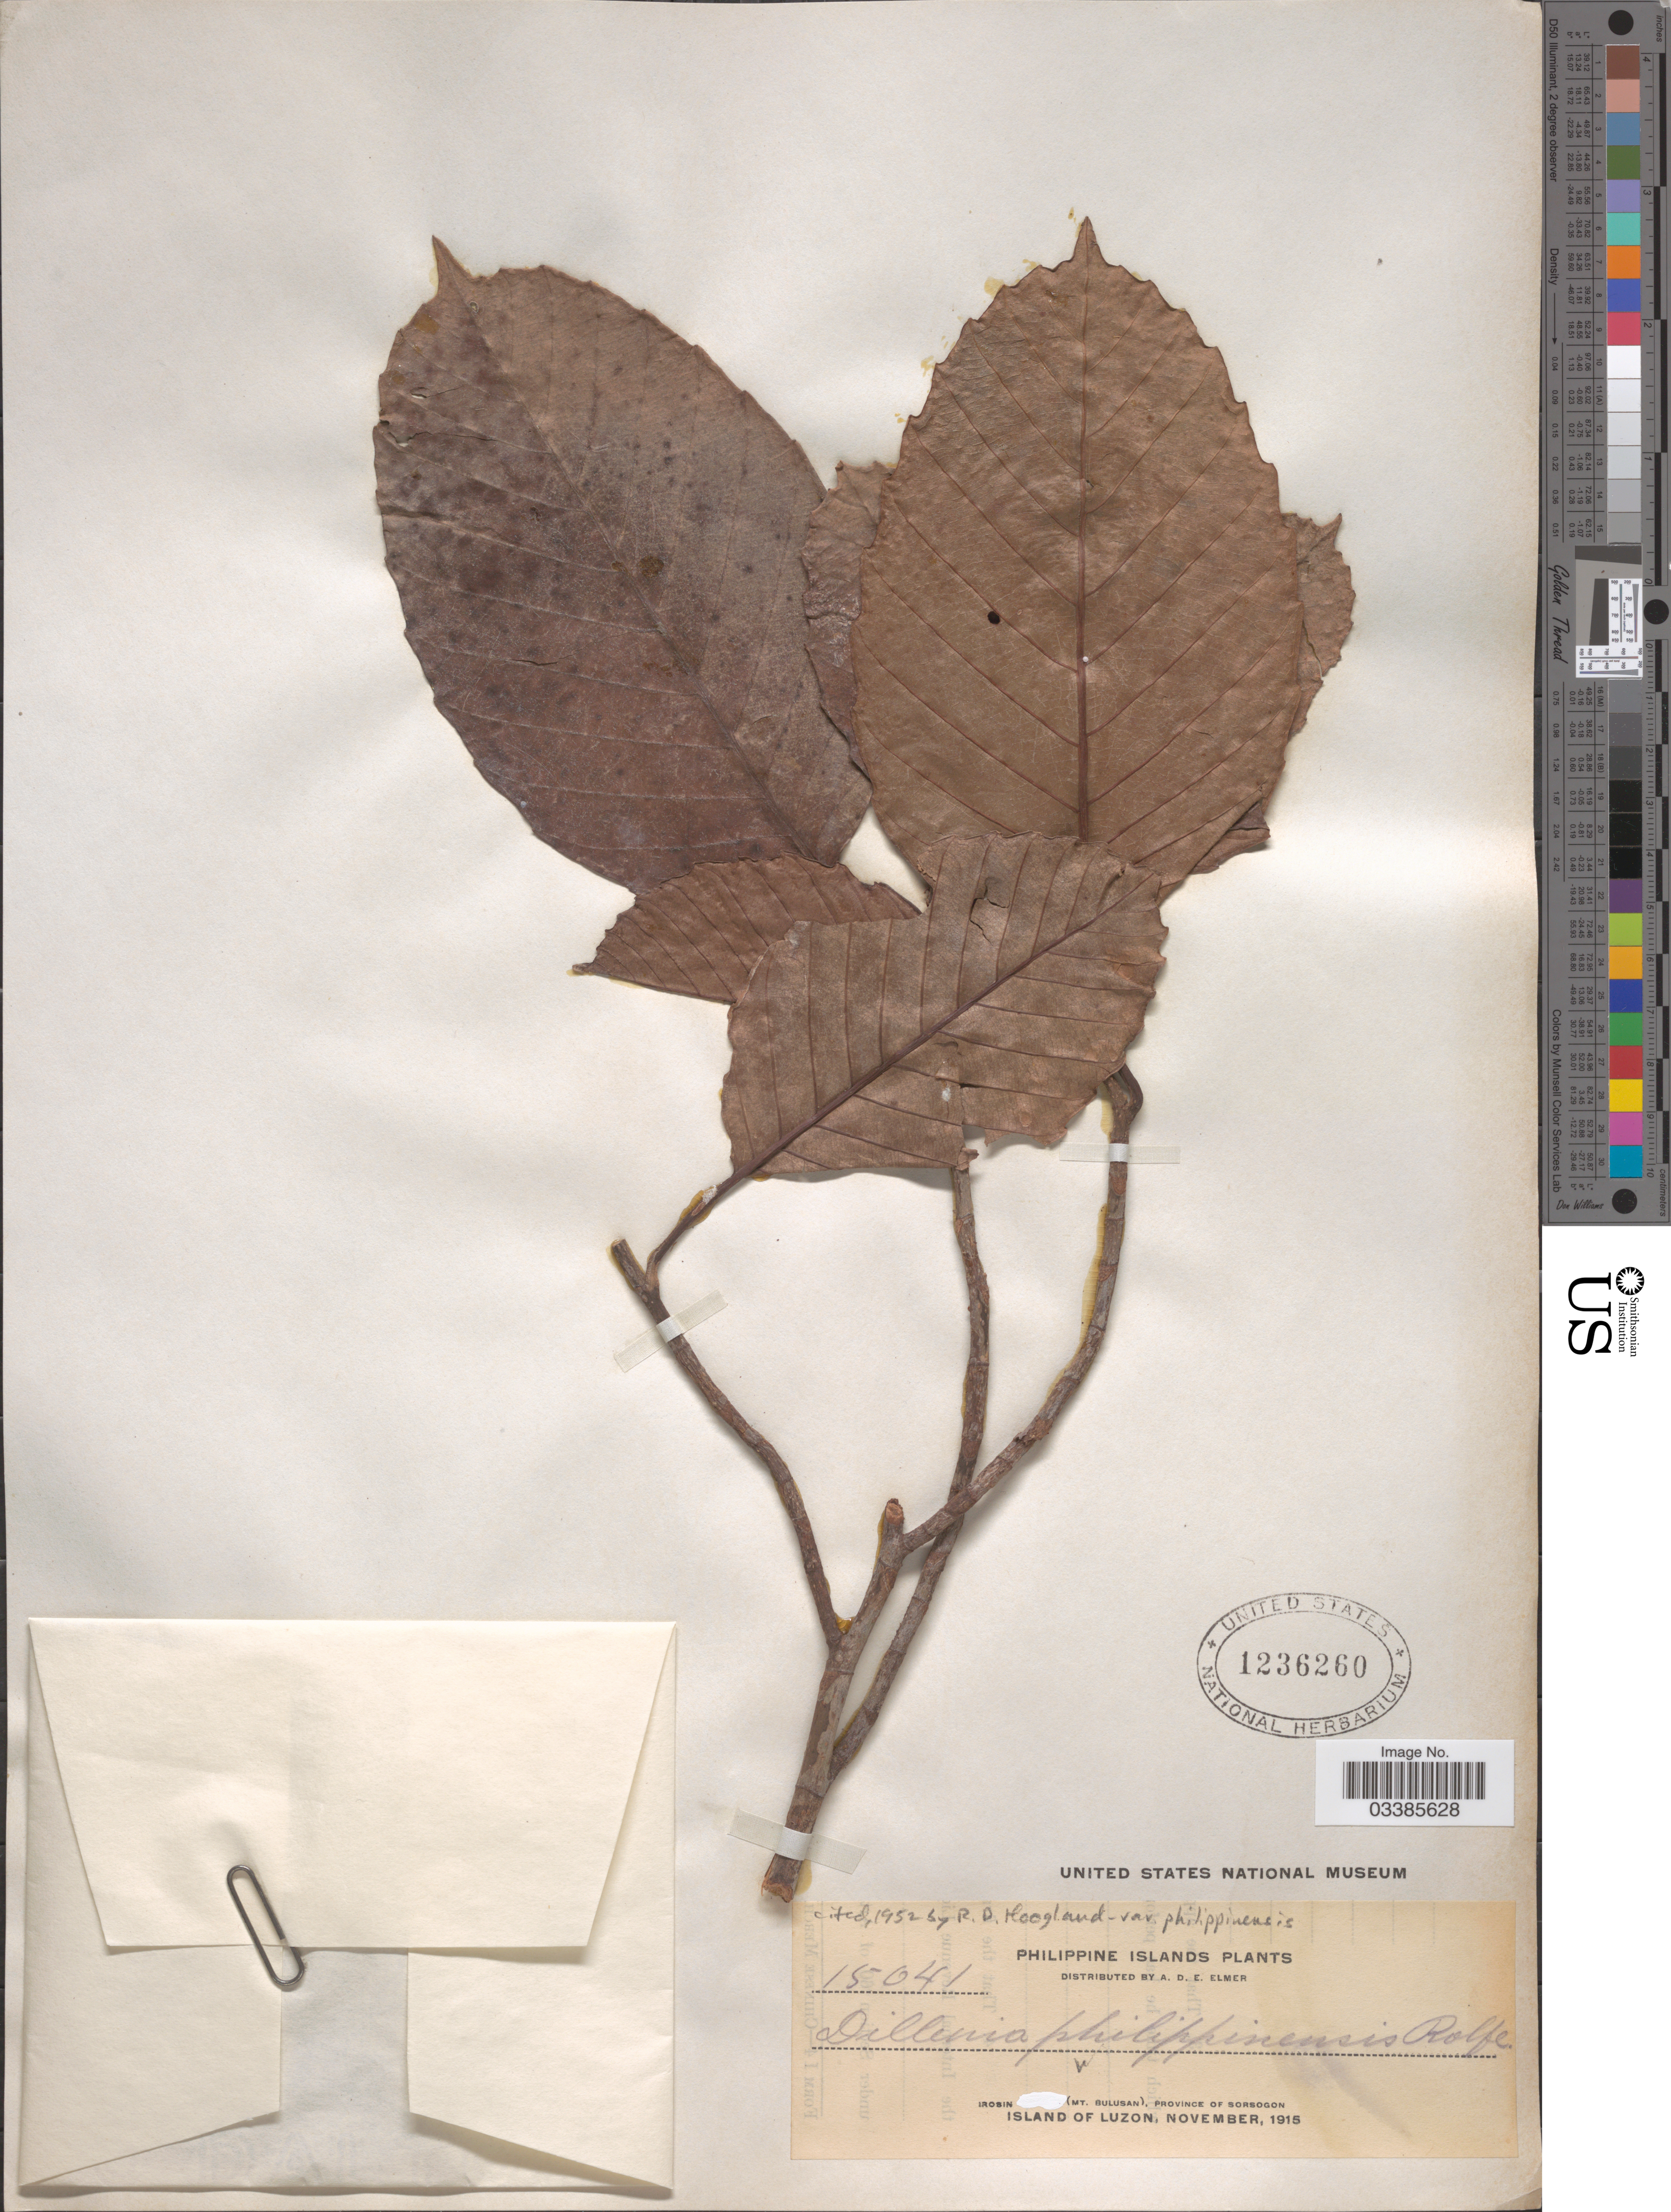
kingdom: Plantae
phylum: Tracheophyta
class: Magnoliopsida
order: Dilleniales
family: Dilleniaceae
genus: Dillenia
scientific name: Dillenia philippinensis var. philippinensis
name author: Rolfe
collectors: A. D. E. Elmer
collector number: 15041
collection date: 1915-11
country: Philippines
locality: Irosin (Mt. Bulusan), Province of Sorsogon. Island of Luzon.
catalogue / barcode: US 1236260